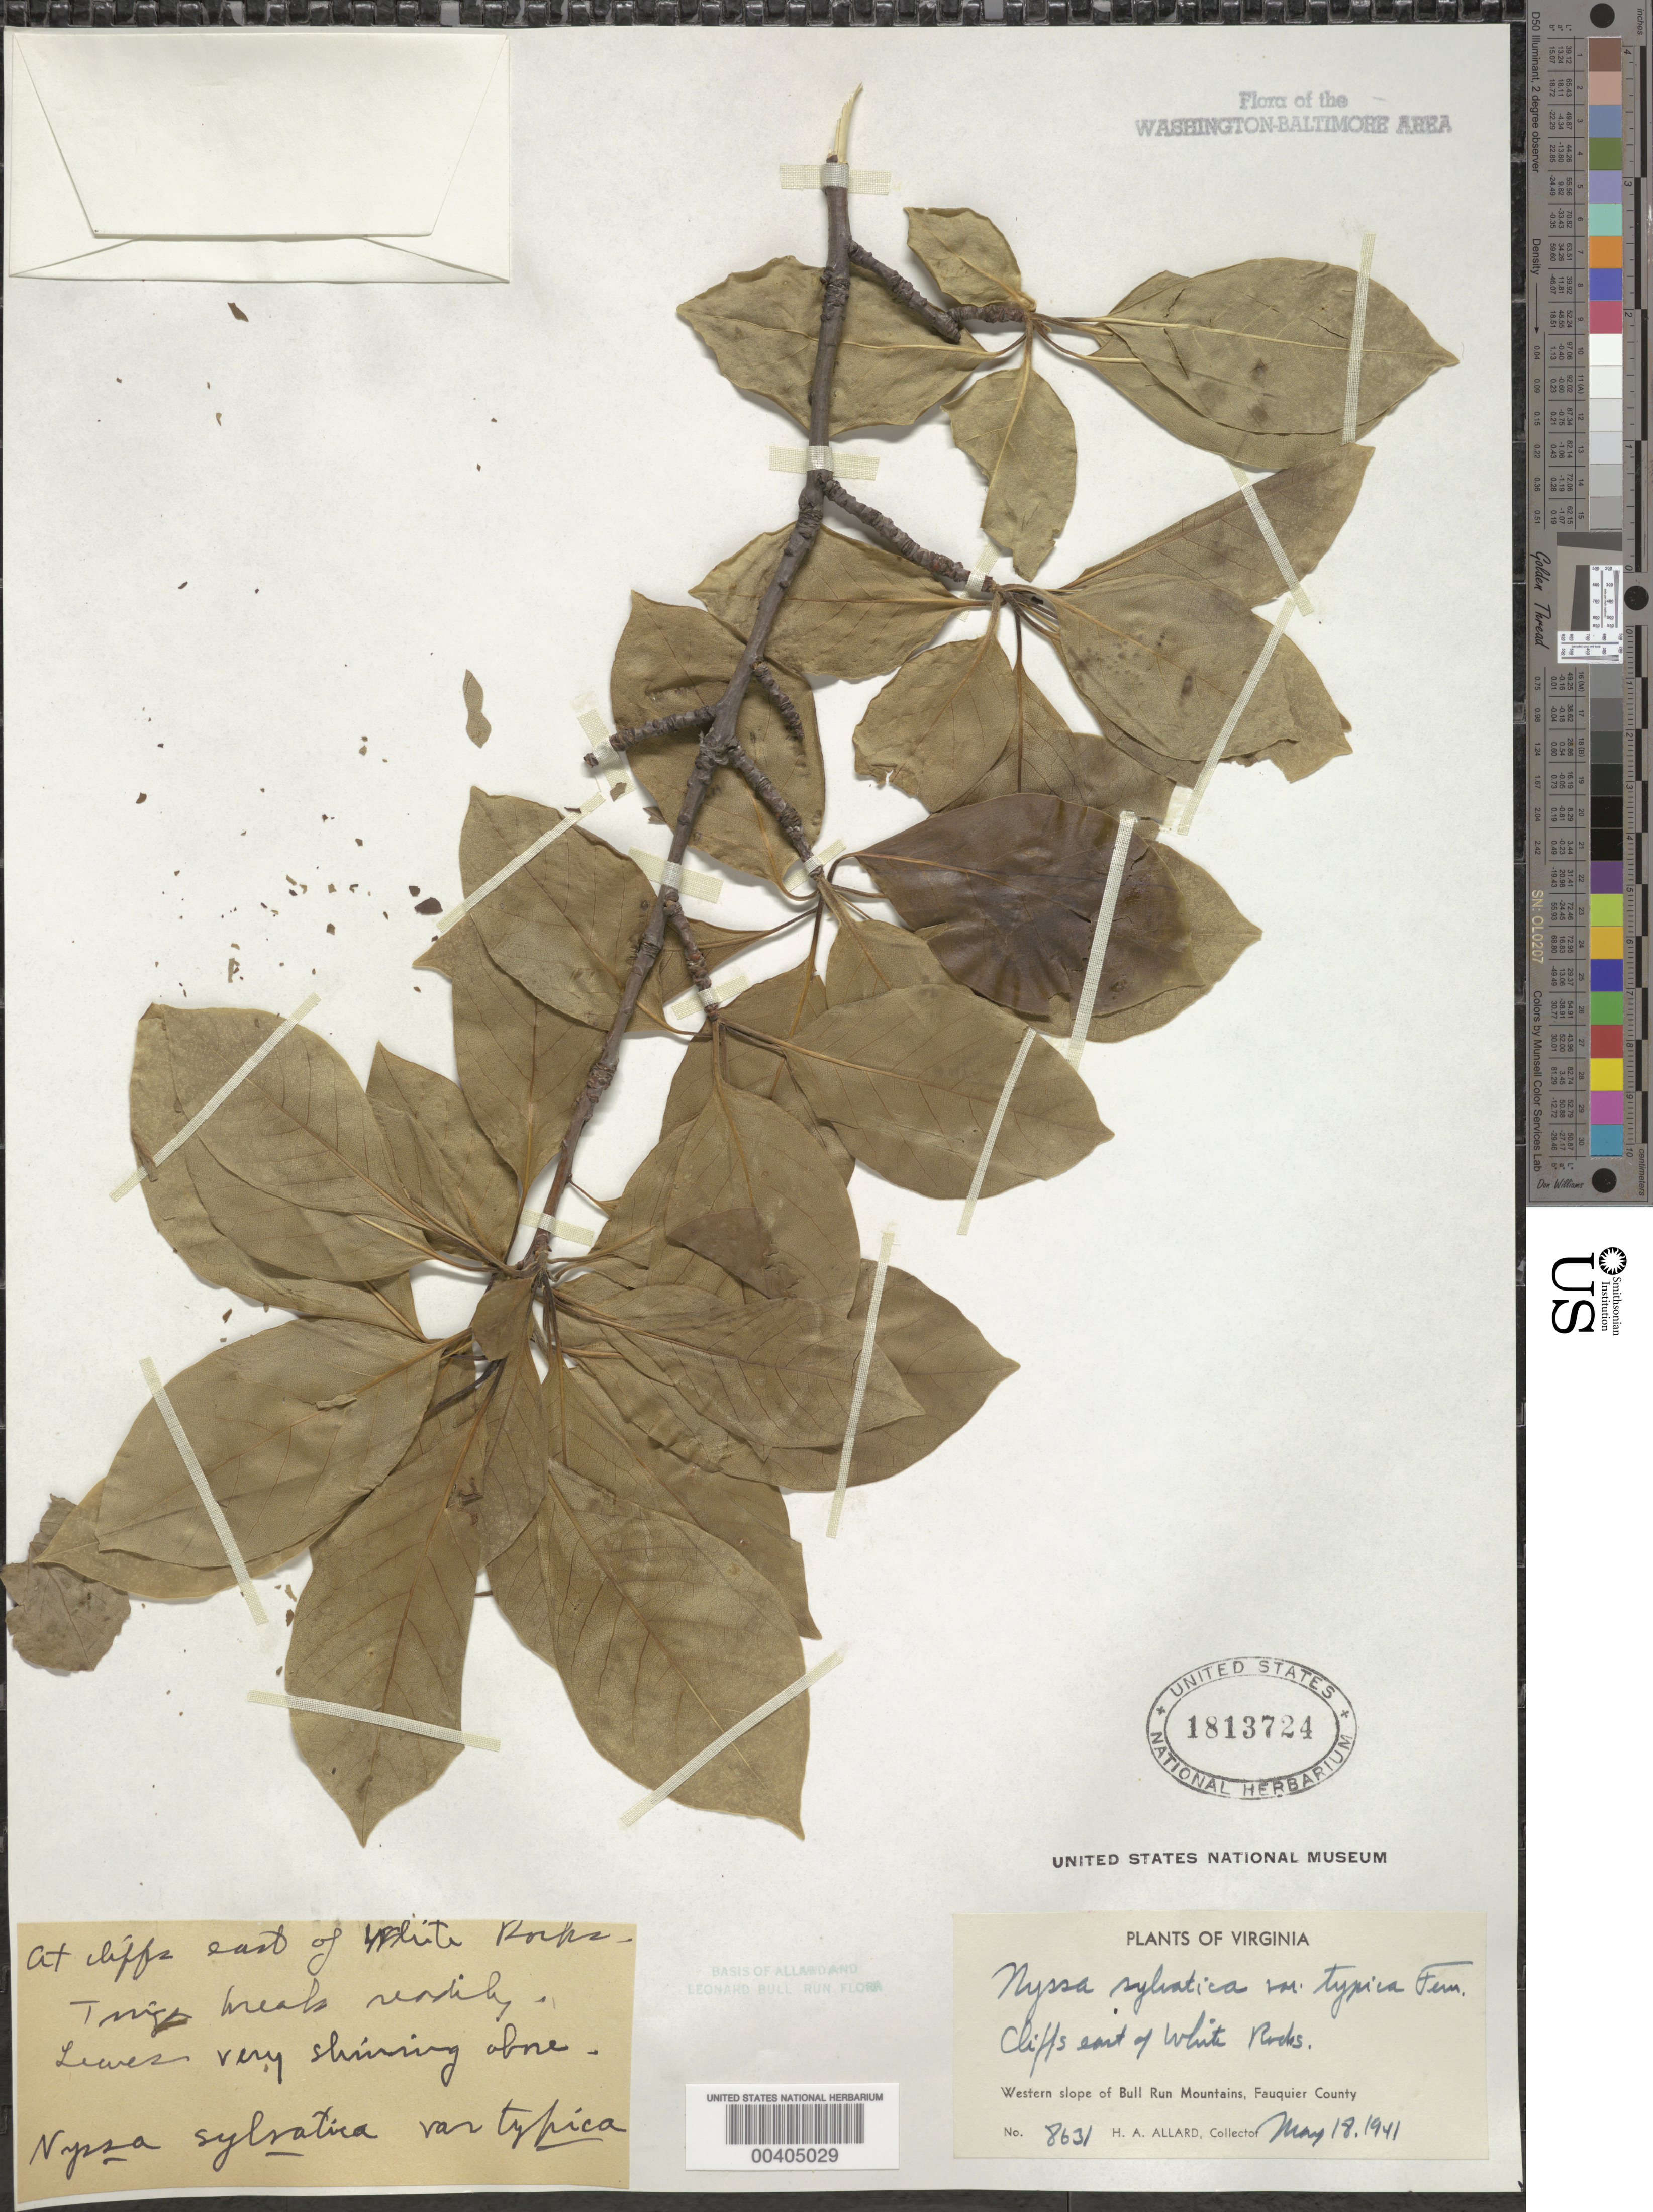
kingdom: Plantae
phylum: Tracheophyta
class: Magnoliopsida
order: Cornales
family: Nyssaceae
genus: Nyssa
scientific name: Nyssa sylvatica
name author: Marshall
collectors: H. A. Allard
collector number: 8631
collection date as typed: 18 May 1941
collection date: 1941-05-18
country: United States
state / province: Virginia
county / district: Fauquier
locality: E of White Rocks, western slope of Bull Run Mountains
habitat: Cliffs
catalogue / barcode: US 1813724